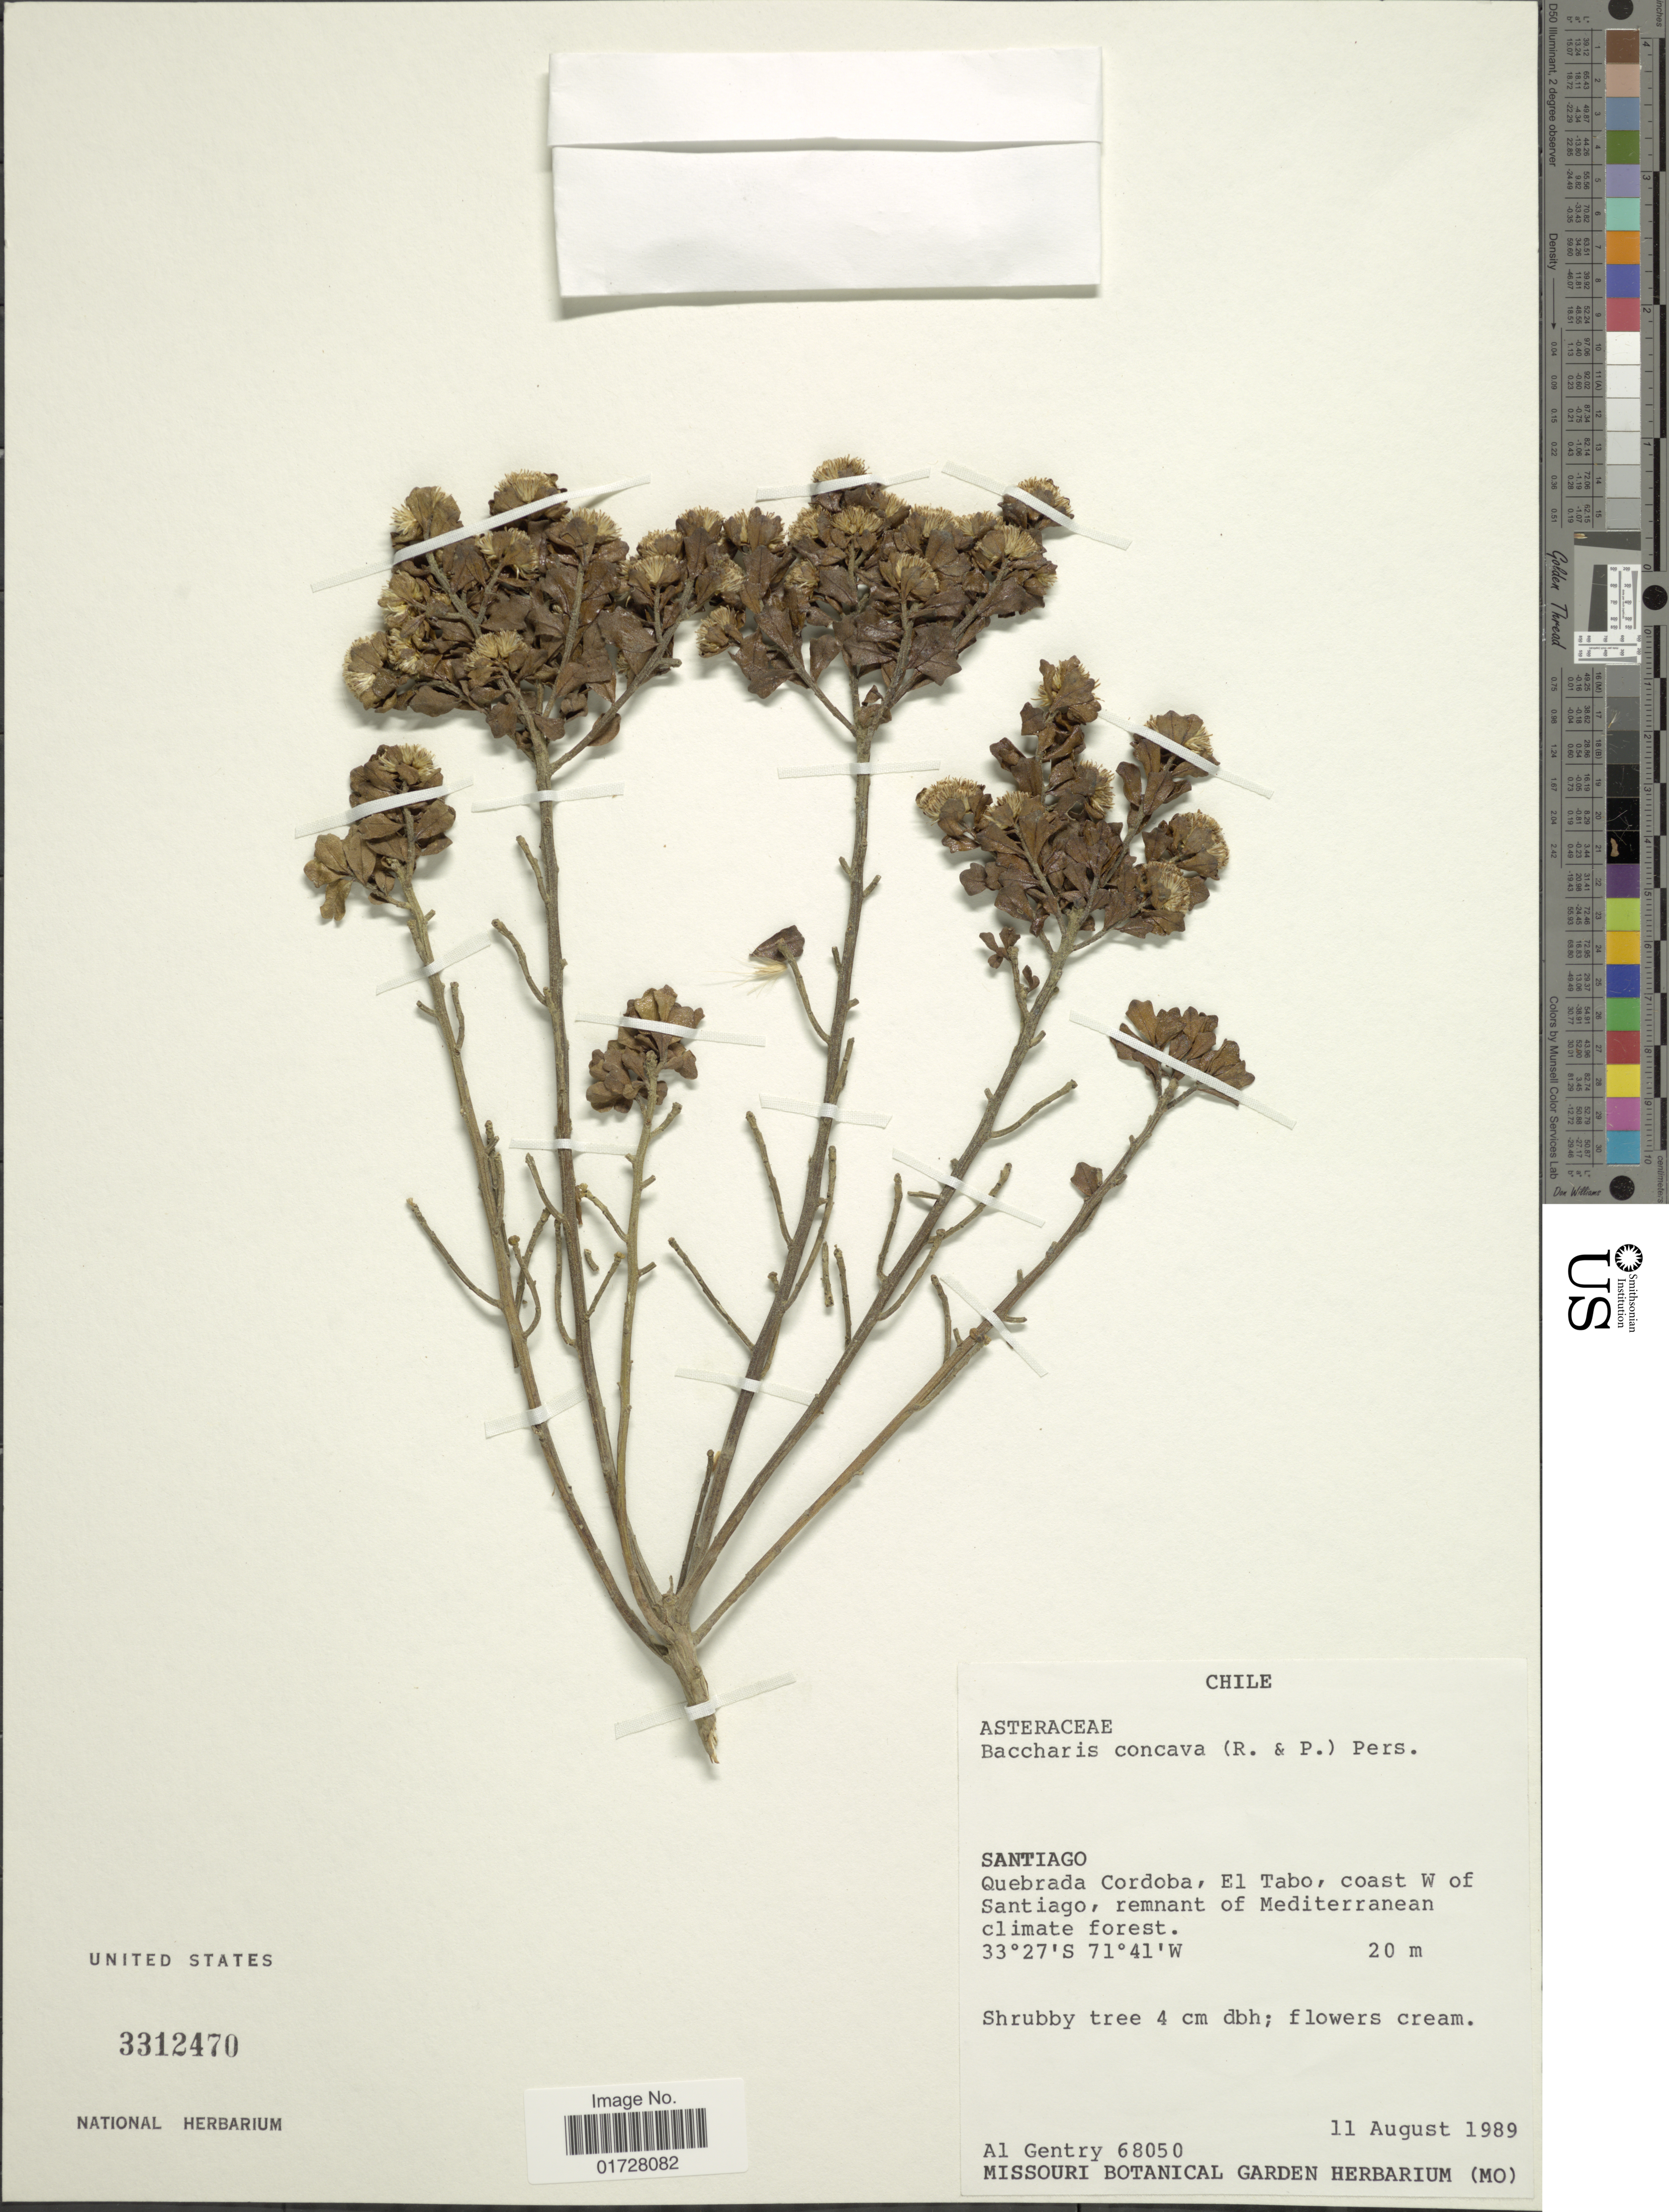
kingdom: Plantae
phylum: Tracheophyta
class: Magnoliopsida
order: Asterales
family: Asteraceae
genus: Baccharis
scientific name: Baccharis concava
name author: (Ruiz & Pav.) Pers.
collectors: A. H. Gentry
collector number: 68050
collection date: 1989-08-11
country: Chile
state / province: Región Metropolitana (RM)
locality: Santiago, Quebrada Cordoba, El Tabo, coast W of Santiago, remnant of Mediterranean climate forest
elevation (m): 20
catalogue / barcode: US 3312470